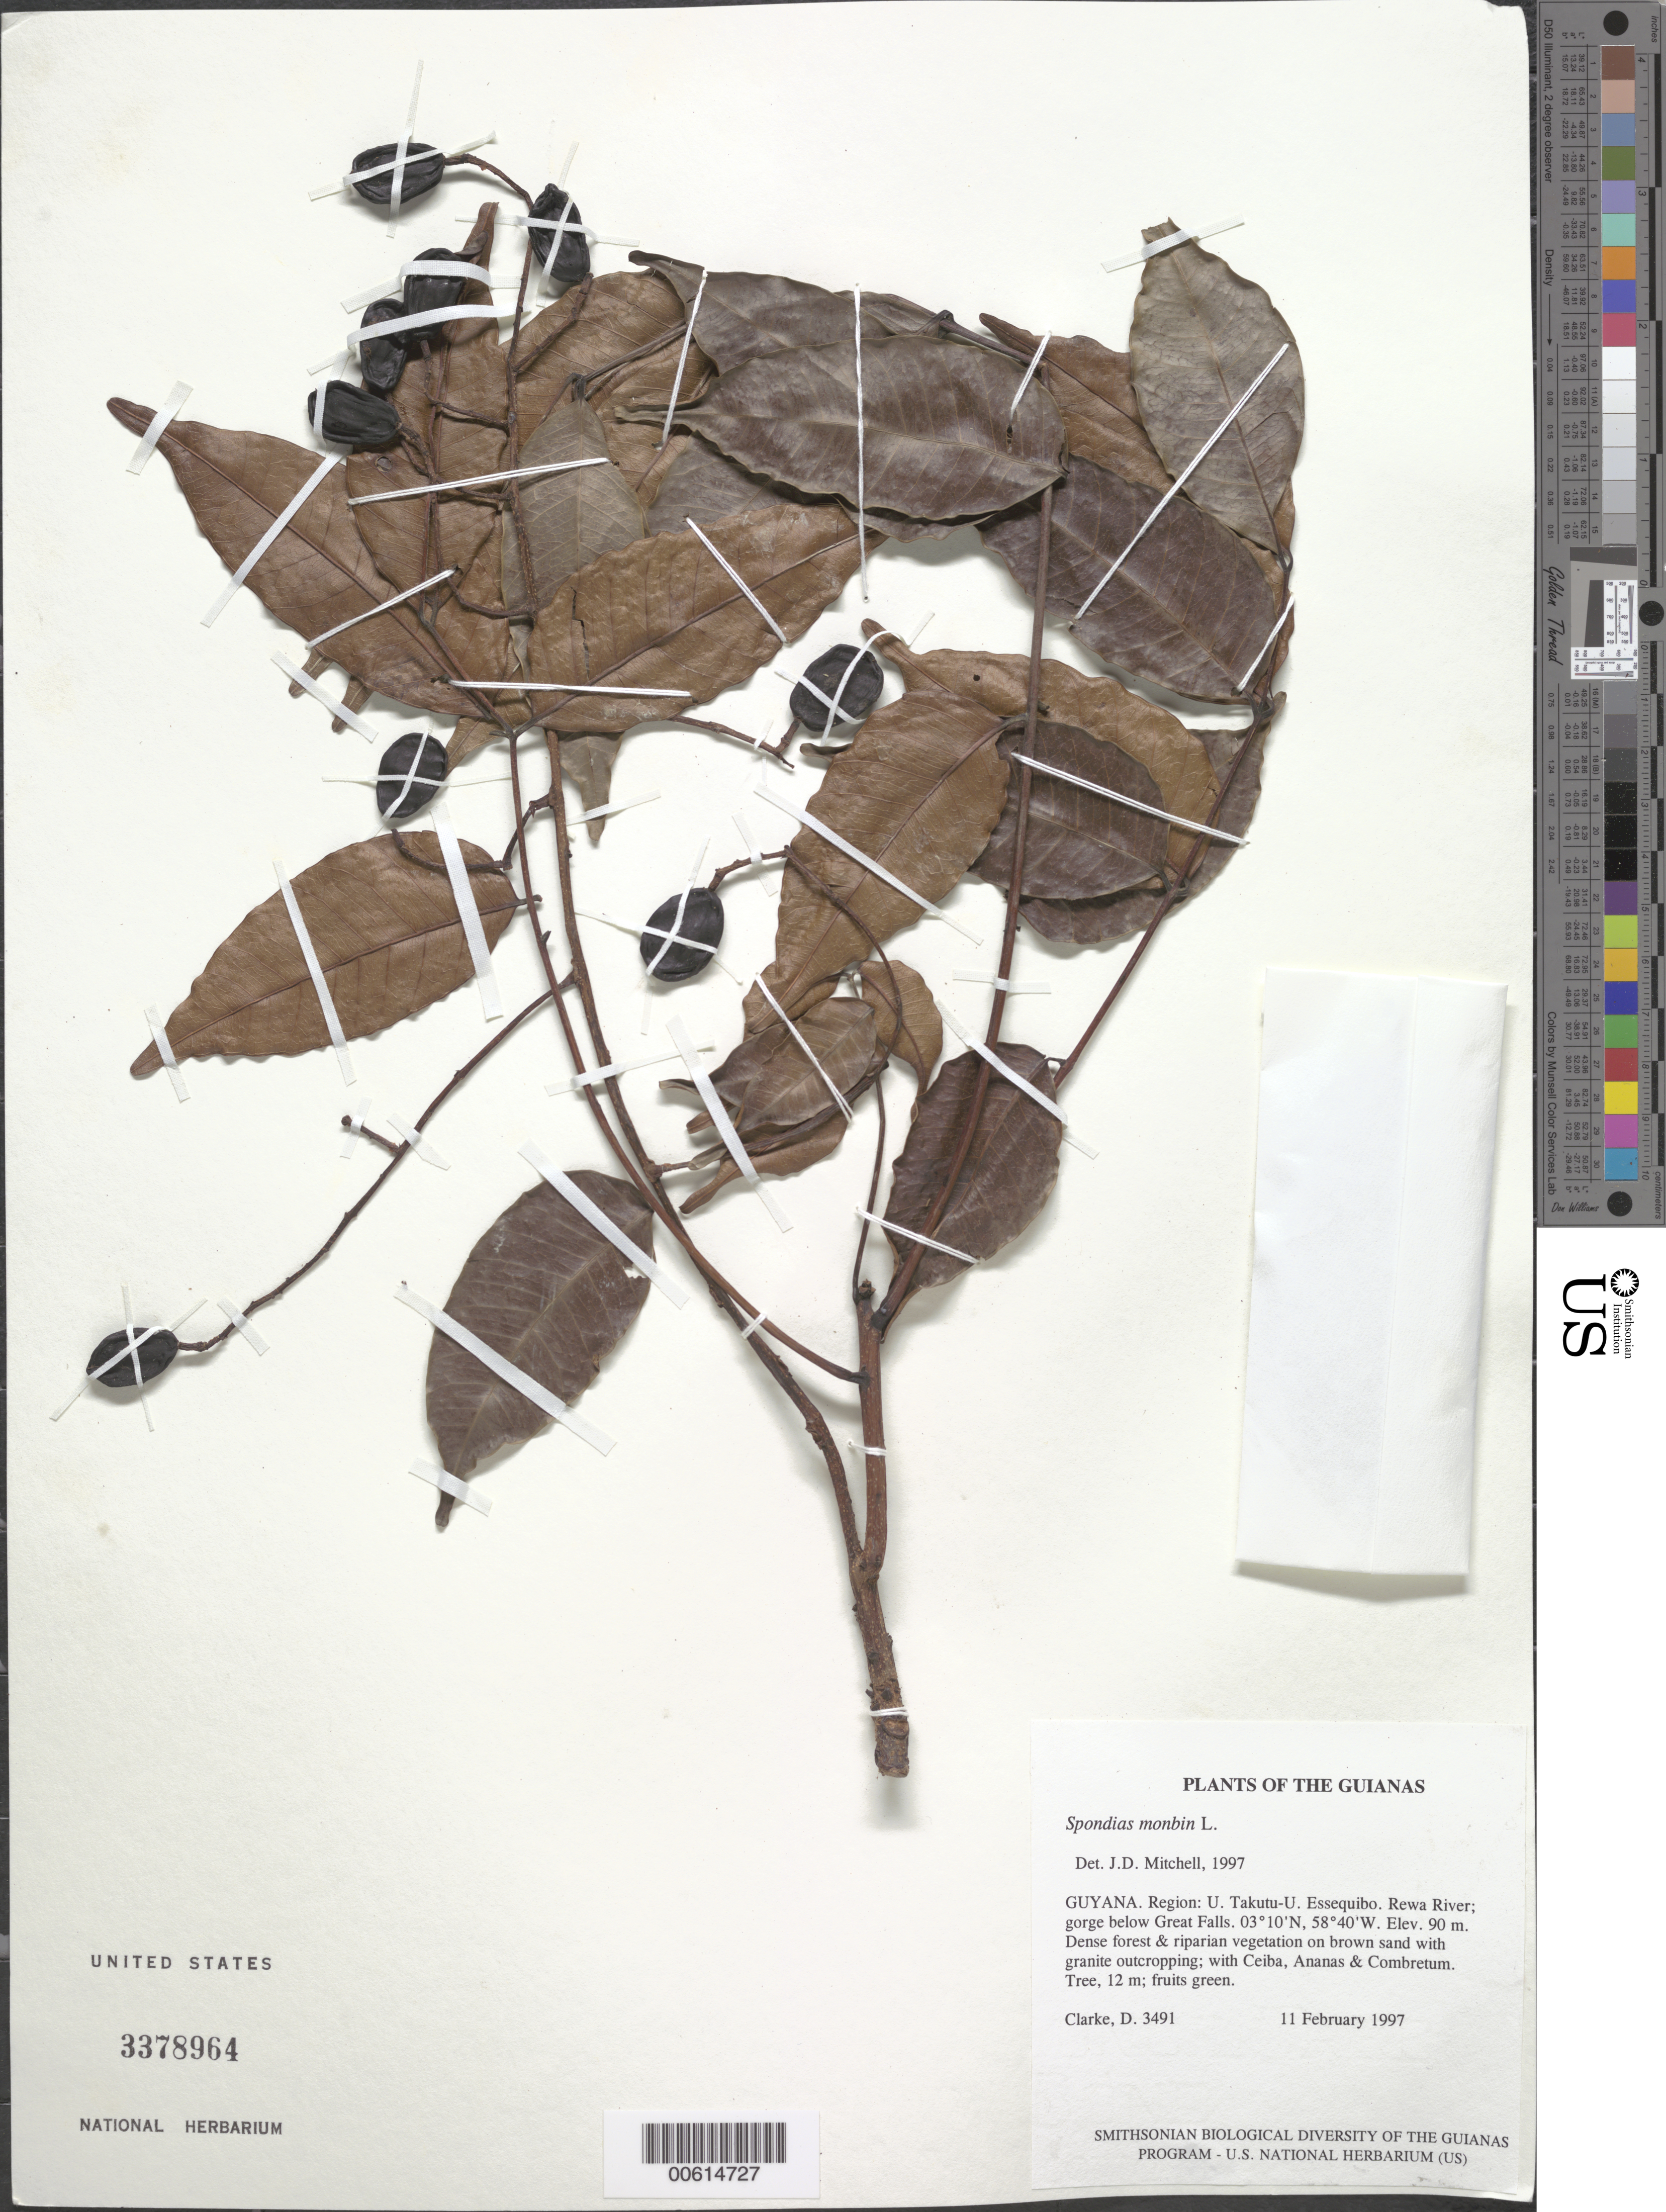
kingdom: Plantae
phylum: Tracheophyta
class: Magnoliopsida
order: Sapindales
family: Anacardiaceae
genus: Spondias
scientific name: Spondias mombin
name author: L.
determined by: Mitchell, John D.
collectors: H. D. Clarke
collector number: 3491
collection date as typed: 11 February 1997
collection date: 1997-02-11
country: Guyana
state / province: U. Takutu-U. Essequibo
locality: Rewa River; gorge below Great Falls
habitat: Dense forest & riparian vegetation on brown sand with granite outcropping; with Ceiba, Ananas & Combretum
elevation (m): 90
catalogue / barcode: US 3378964